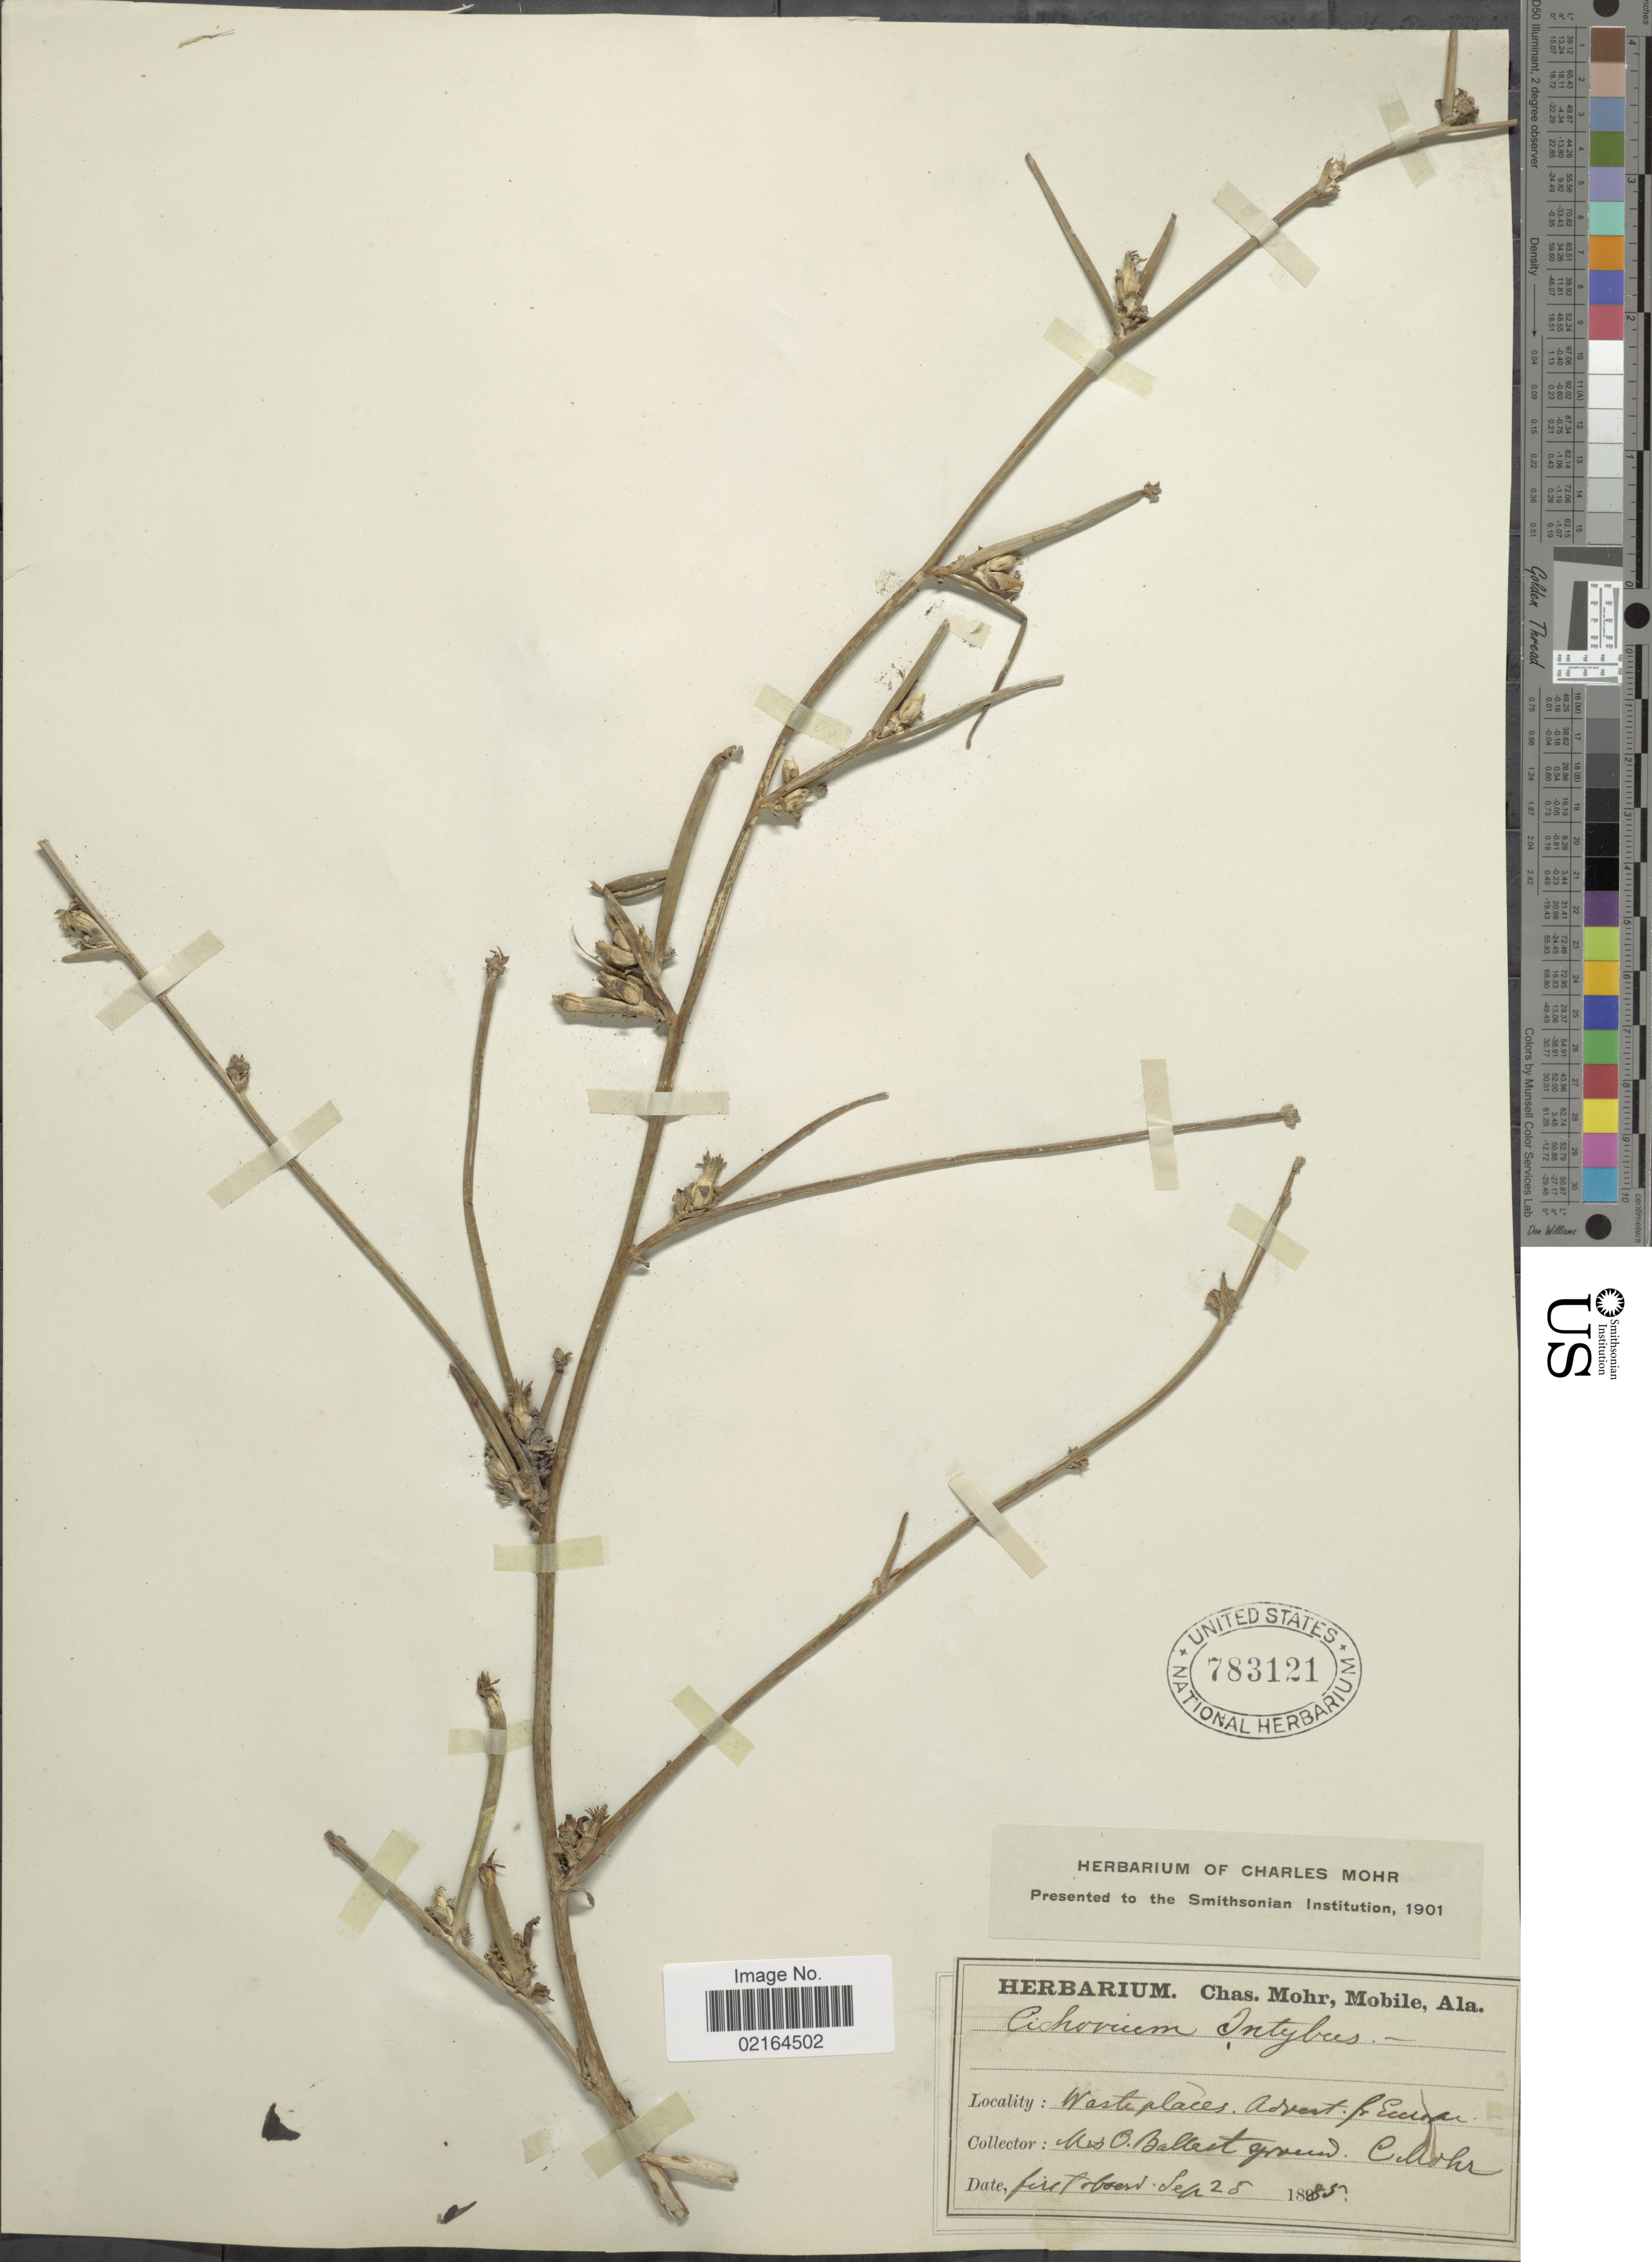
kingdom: Plantae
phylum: Tracheophyta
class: Magnoliopsida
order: Asterales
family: Asteraceae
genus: Cichorium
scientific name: Cichorium intybus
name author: L.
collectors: C. T. Mohr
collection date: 1885-09-26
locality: Ballast ground. Waste places. fr. Europe.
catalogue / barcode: US 783121